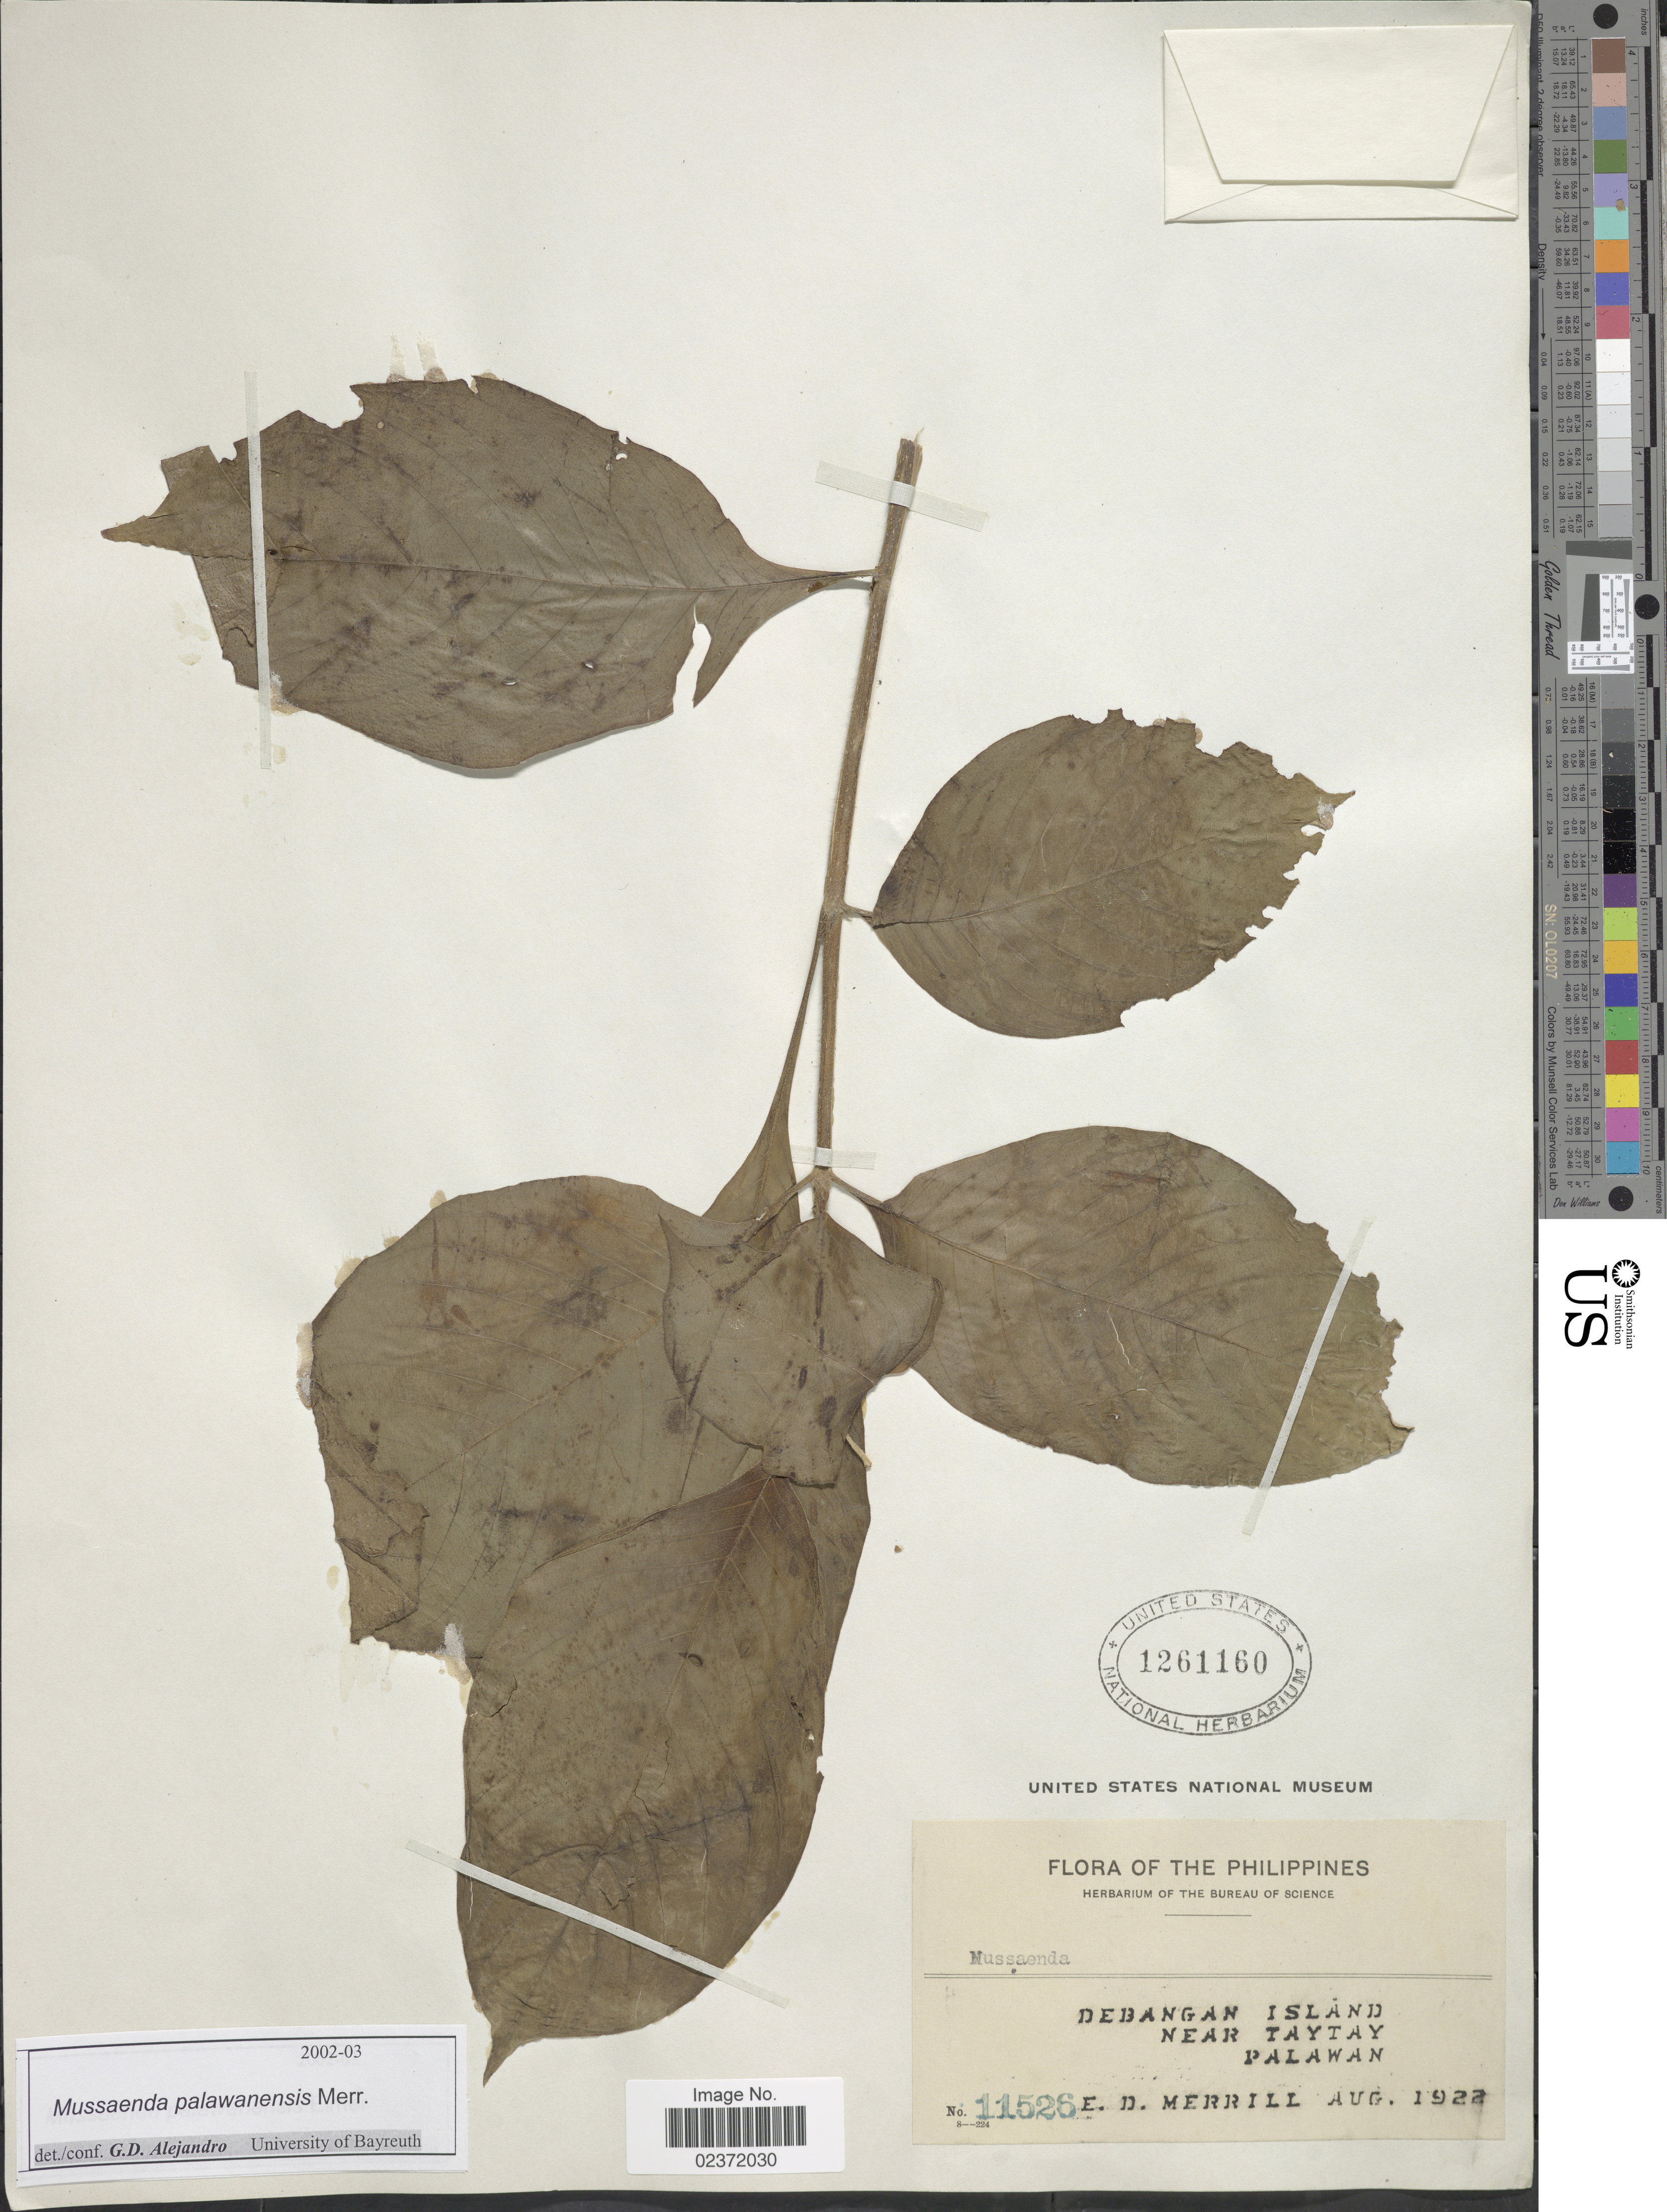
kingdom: Plantae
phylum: Tracheophyta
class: Magnoliopsida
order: Gentianales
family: Rubiaceae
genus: Mussaenda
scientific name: Mussaenda palawanensis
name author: Merr.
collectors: E. D. Merrill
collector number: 11526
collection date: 1922-08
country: Philippines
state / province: Mimaropa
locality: Debangan Island, Near Taytan, Palawan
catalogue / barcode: US 1261160